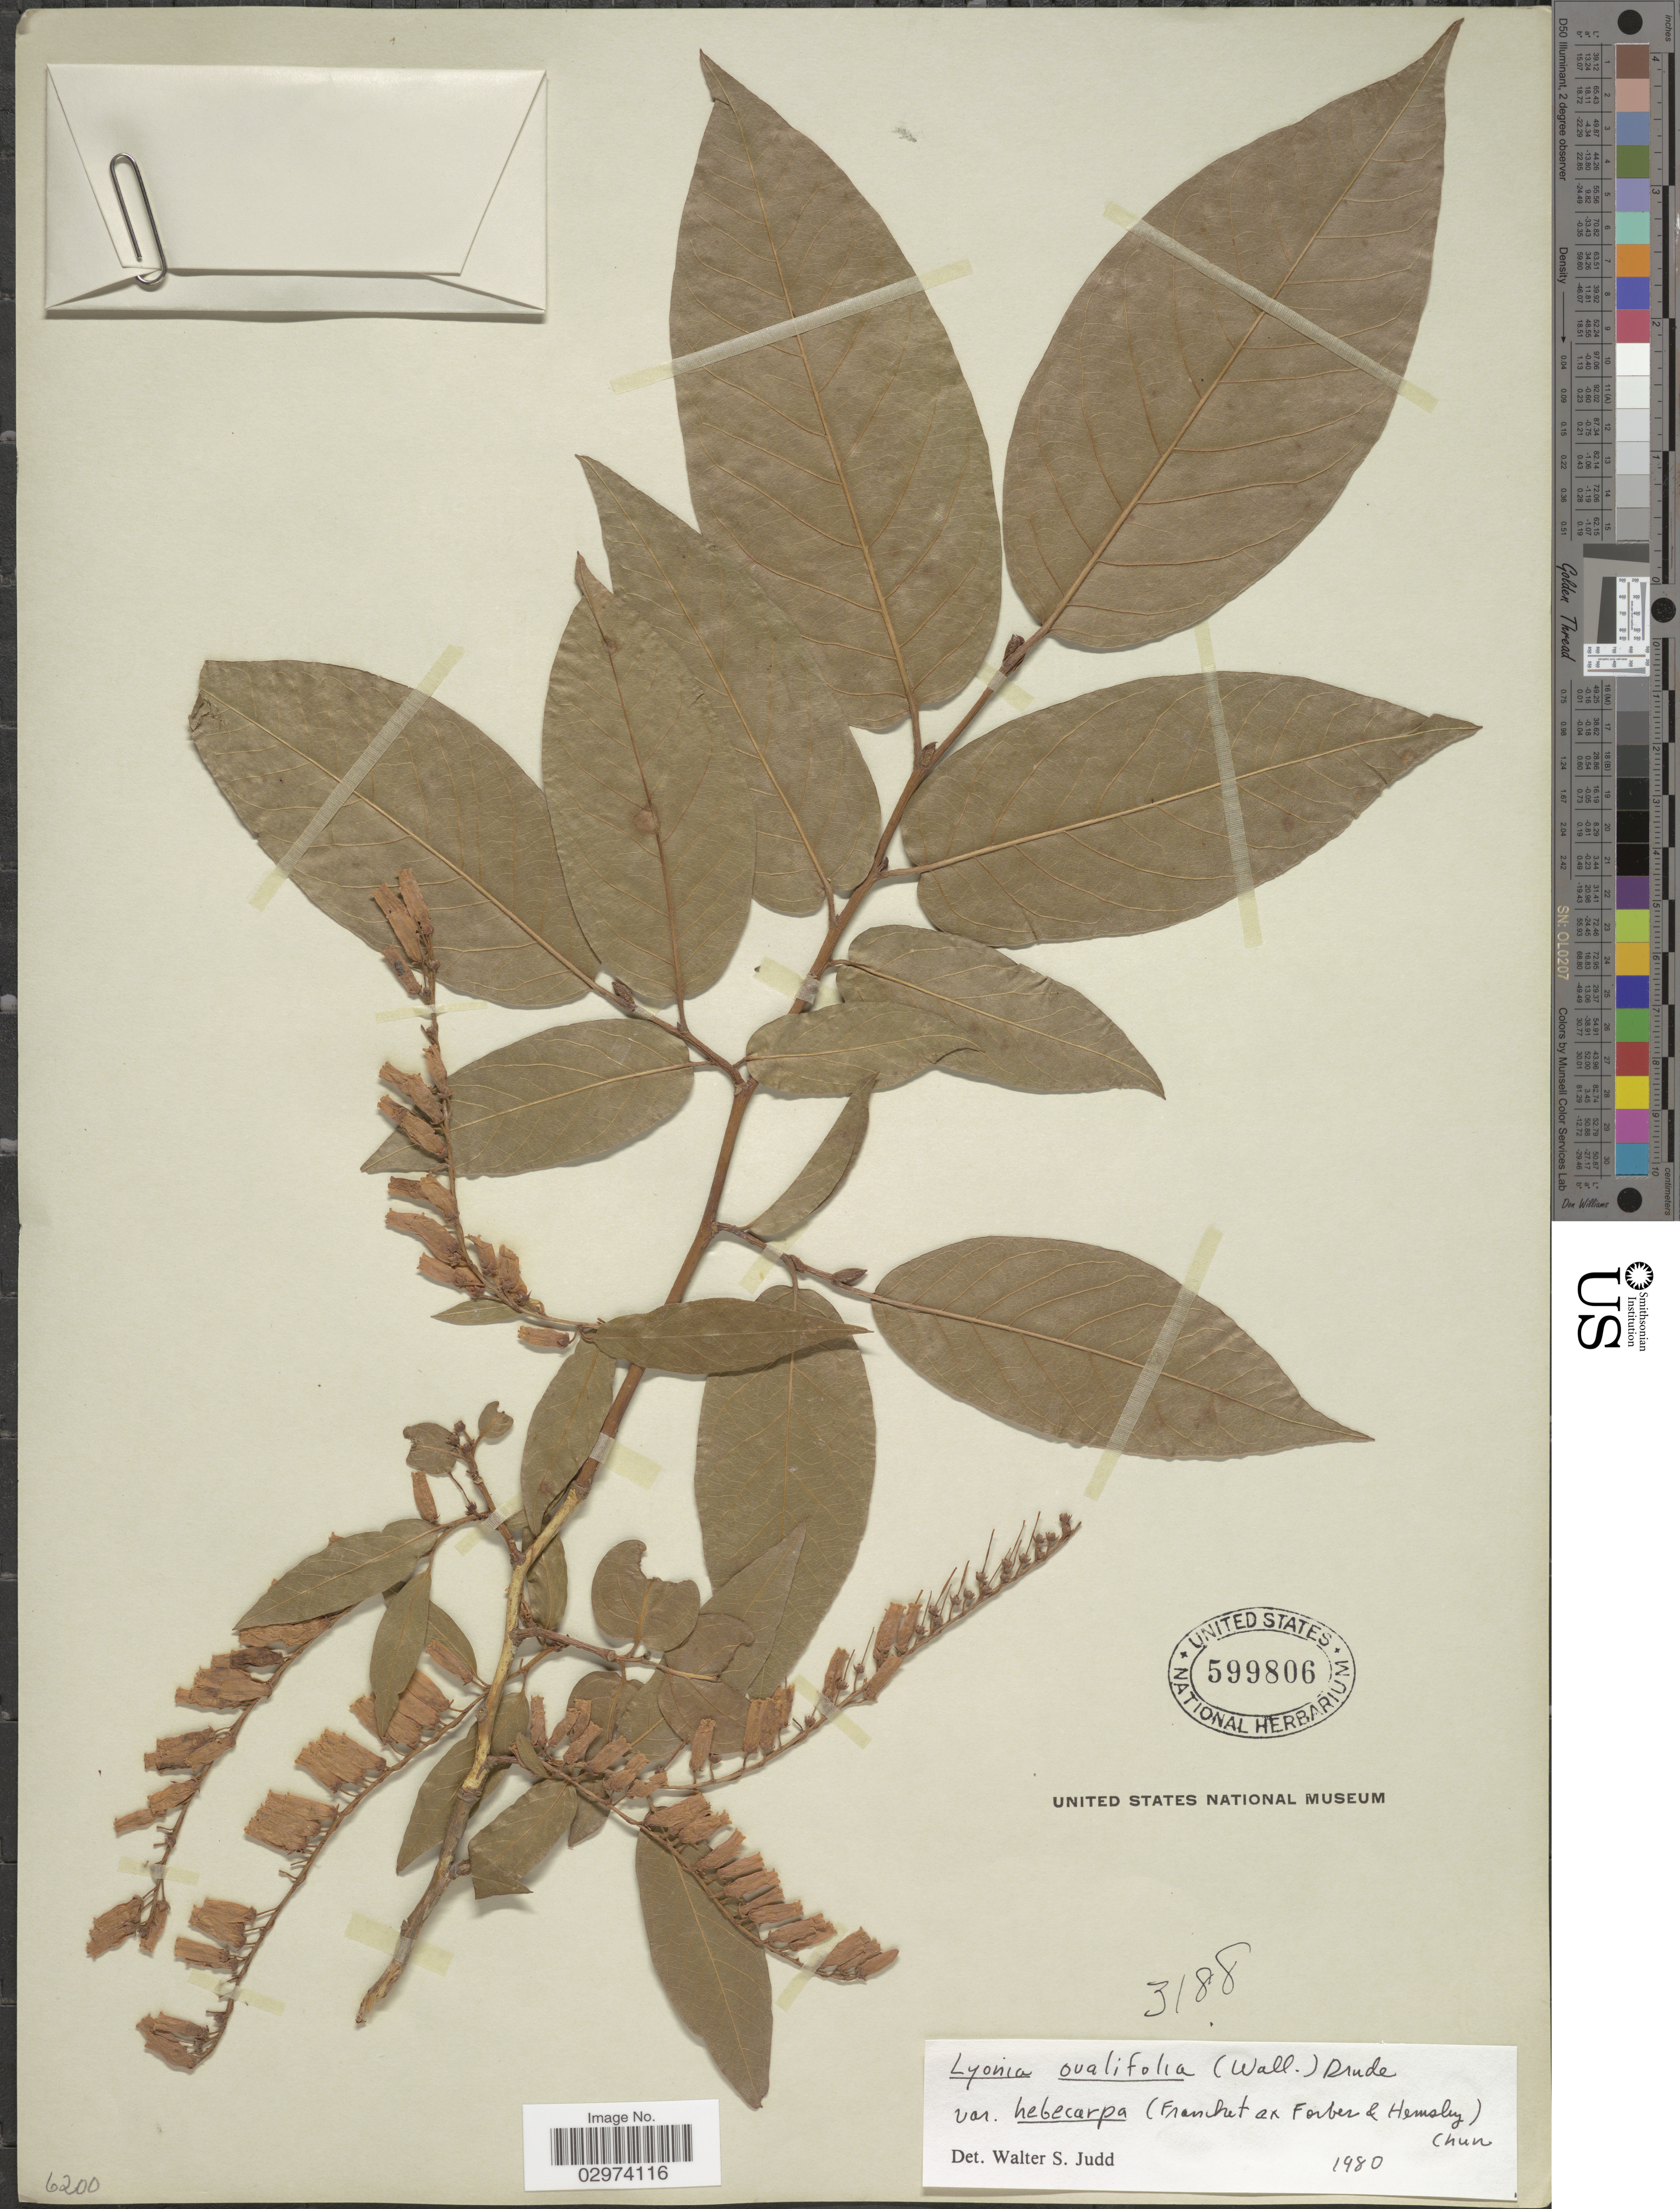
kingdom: Plantae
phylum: Tracheophyta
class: Magnoliopsida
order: Ericales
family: Ericaceae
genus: Lyonia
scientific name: Lyonia ovalifolia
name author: (Wall.) Drude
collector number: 3188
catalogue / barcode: US 599806